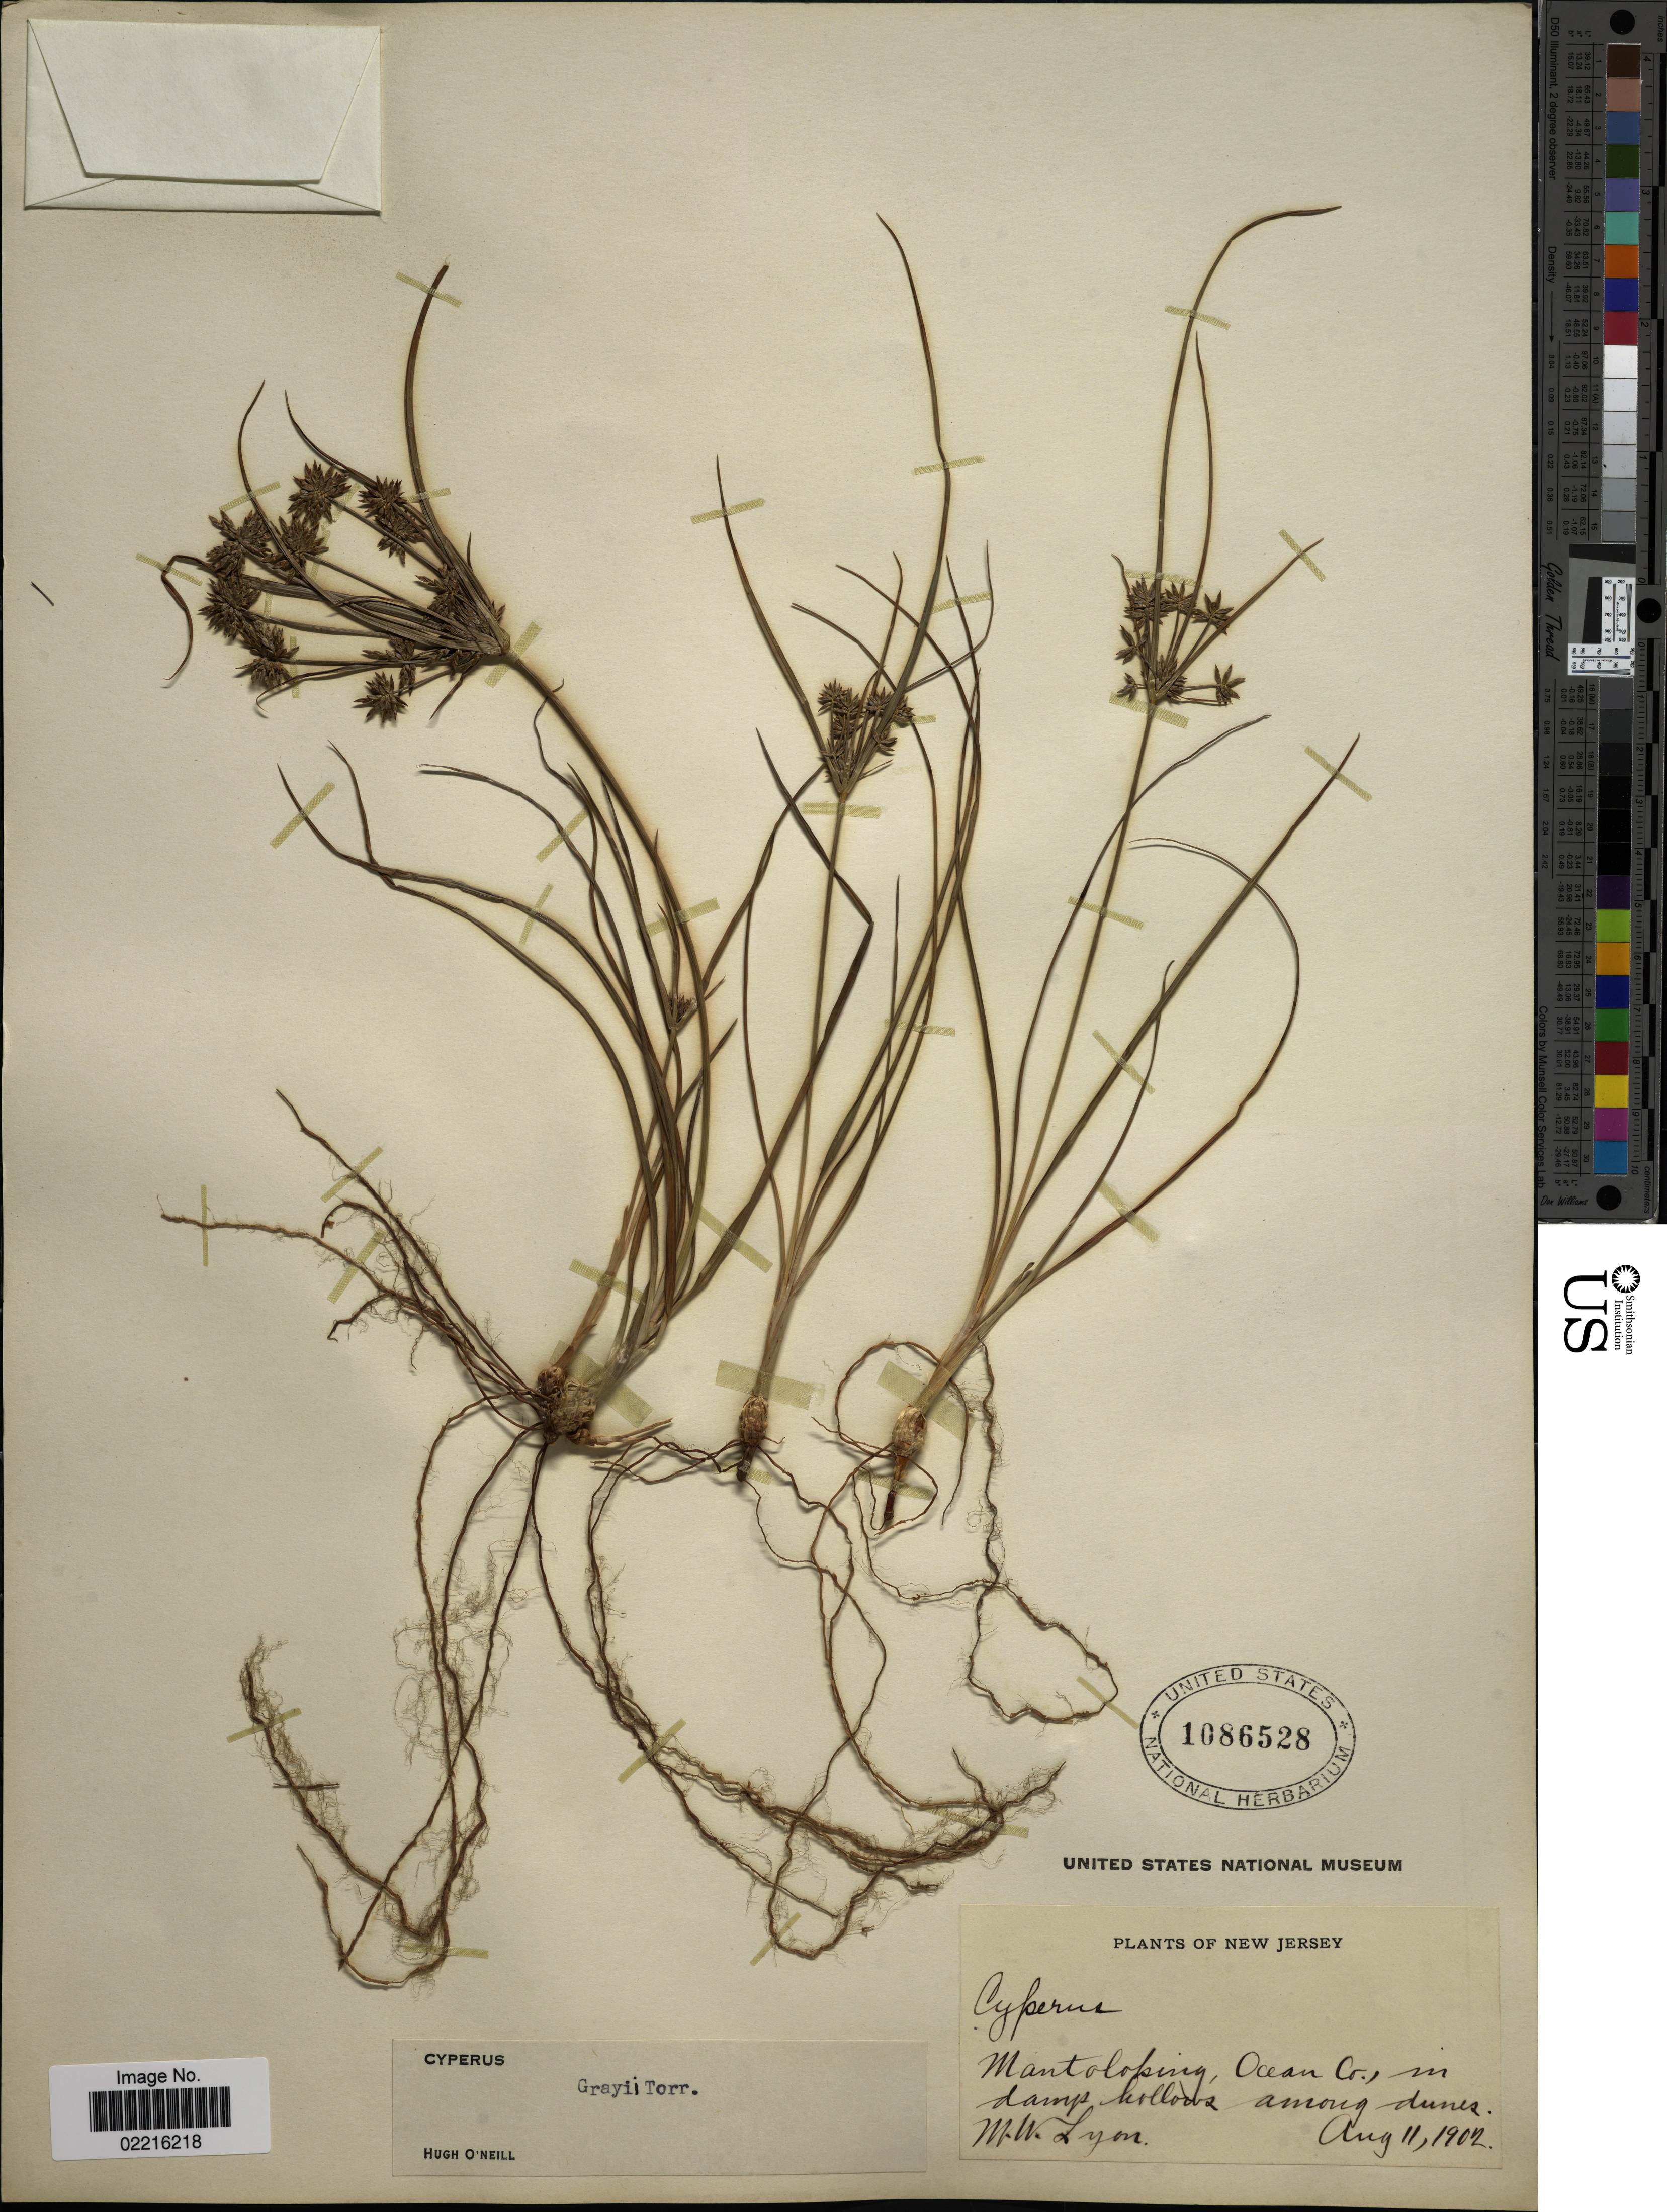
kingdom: Plantae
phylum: Tracheophyta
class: Liliopsida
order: Poales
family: Cyperaceae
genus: Cyperus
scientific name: Cyperus grayi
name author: Torr.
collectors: M. W. Lyon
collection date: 1902-08-11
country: United States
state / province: New Jersey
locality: Mantoloping, Ocean Co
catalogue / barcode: US 1086528